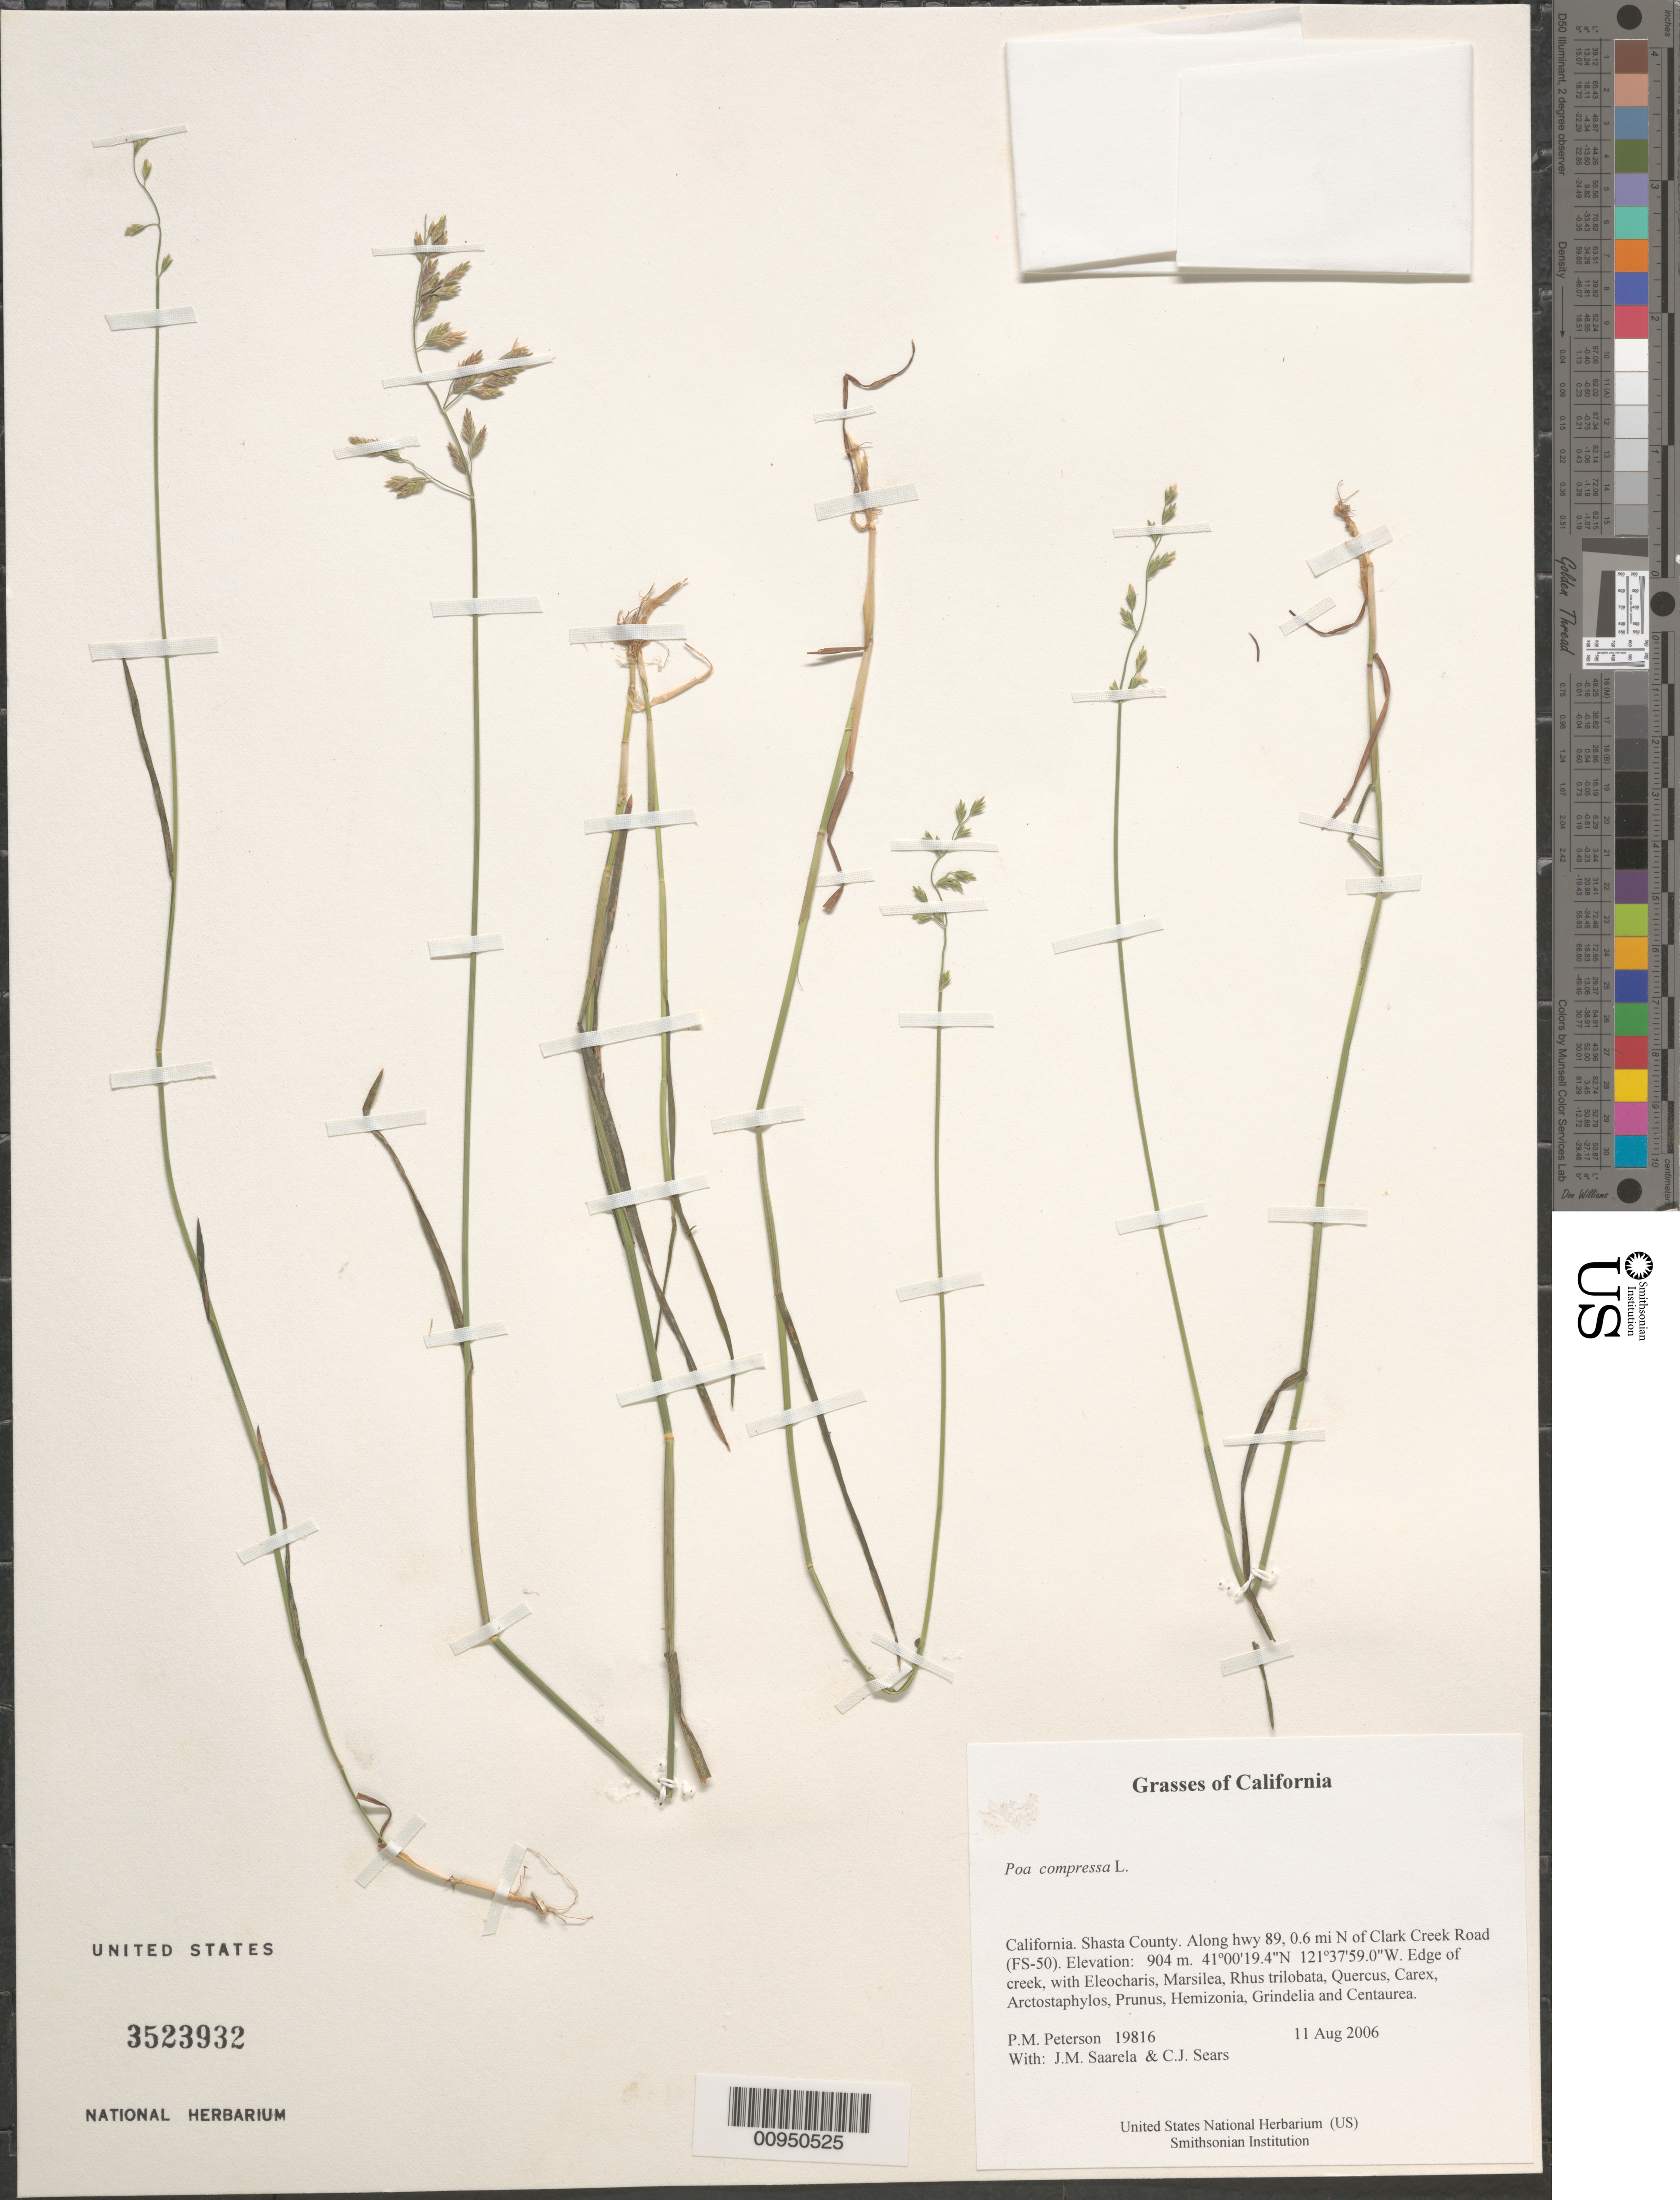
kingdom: Plantae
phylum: Tracheophyta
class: Liliopsida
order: Poales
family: Poaceae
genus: Poa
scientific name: Poa compressa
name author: L.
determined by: Soreng, Robert J., Research Associate (BOT), Smithsonian Institution - National Museum of Natural History (UNITED STATES)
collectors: P. M. Peterson, J. Saarela & C. Sears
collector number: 19816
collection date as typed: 11 Aug 2006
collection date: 2006-08-11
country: United States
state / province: California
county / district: Shasta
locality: Along hwy 89, 0.6 mi N of Clark Creek Road (FS-50).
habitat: Edge of creek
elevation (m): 904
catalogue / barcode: US 3523932